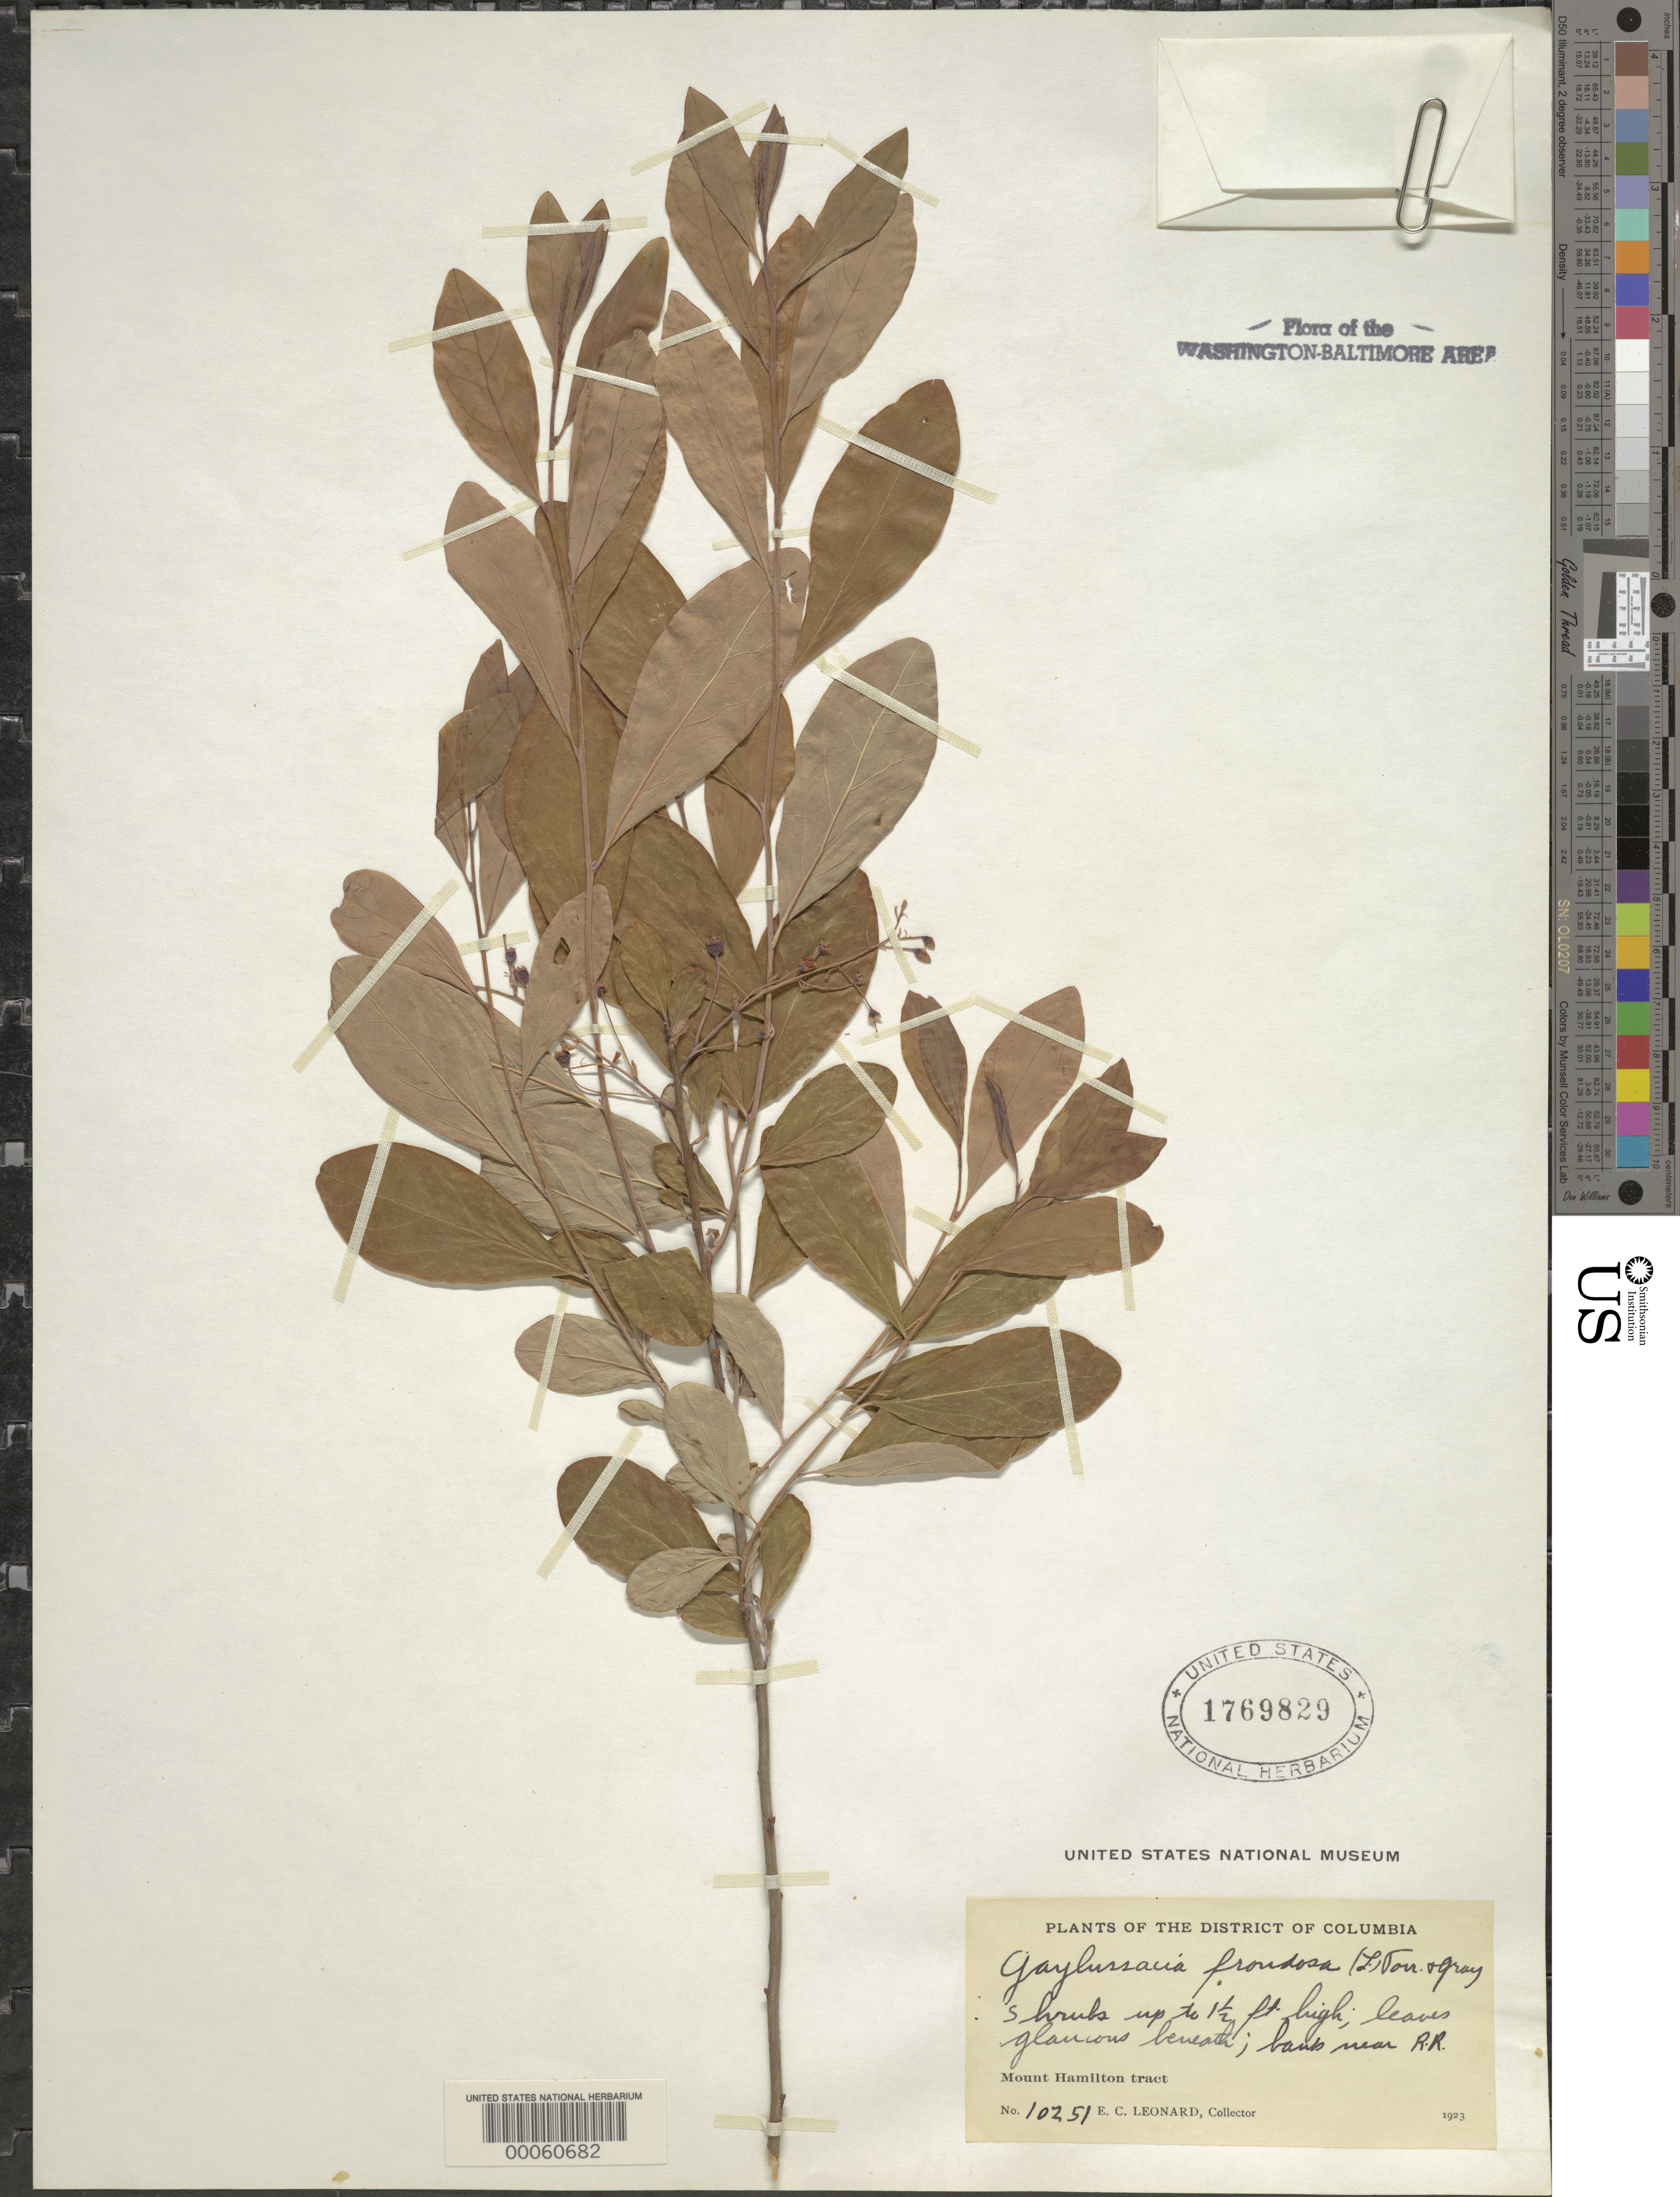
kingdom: Plantae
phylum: Tracheophyta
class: Magnoliopsida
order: Ericales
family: Ericaceae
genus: Gaylussacia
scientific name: Gaylussacia frondosa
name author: (L.) Torr. & A. Gray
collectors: E. C. Leonard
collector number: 10251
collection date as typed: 1923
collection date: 1923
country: United States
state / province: District of Columbia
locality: Mount Hamilton Tract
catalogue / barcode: US 1769829